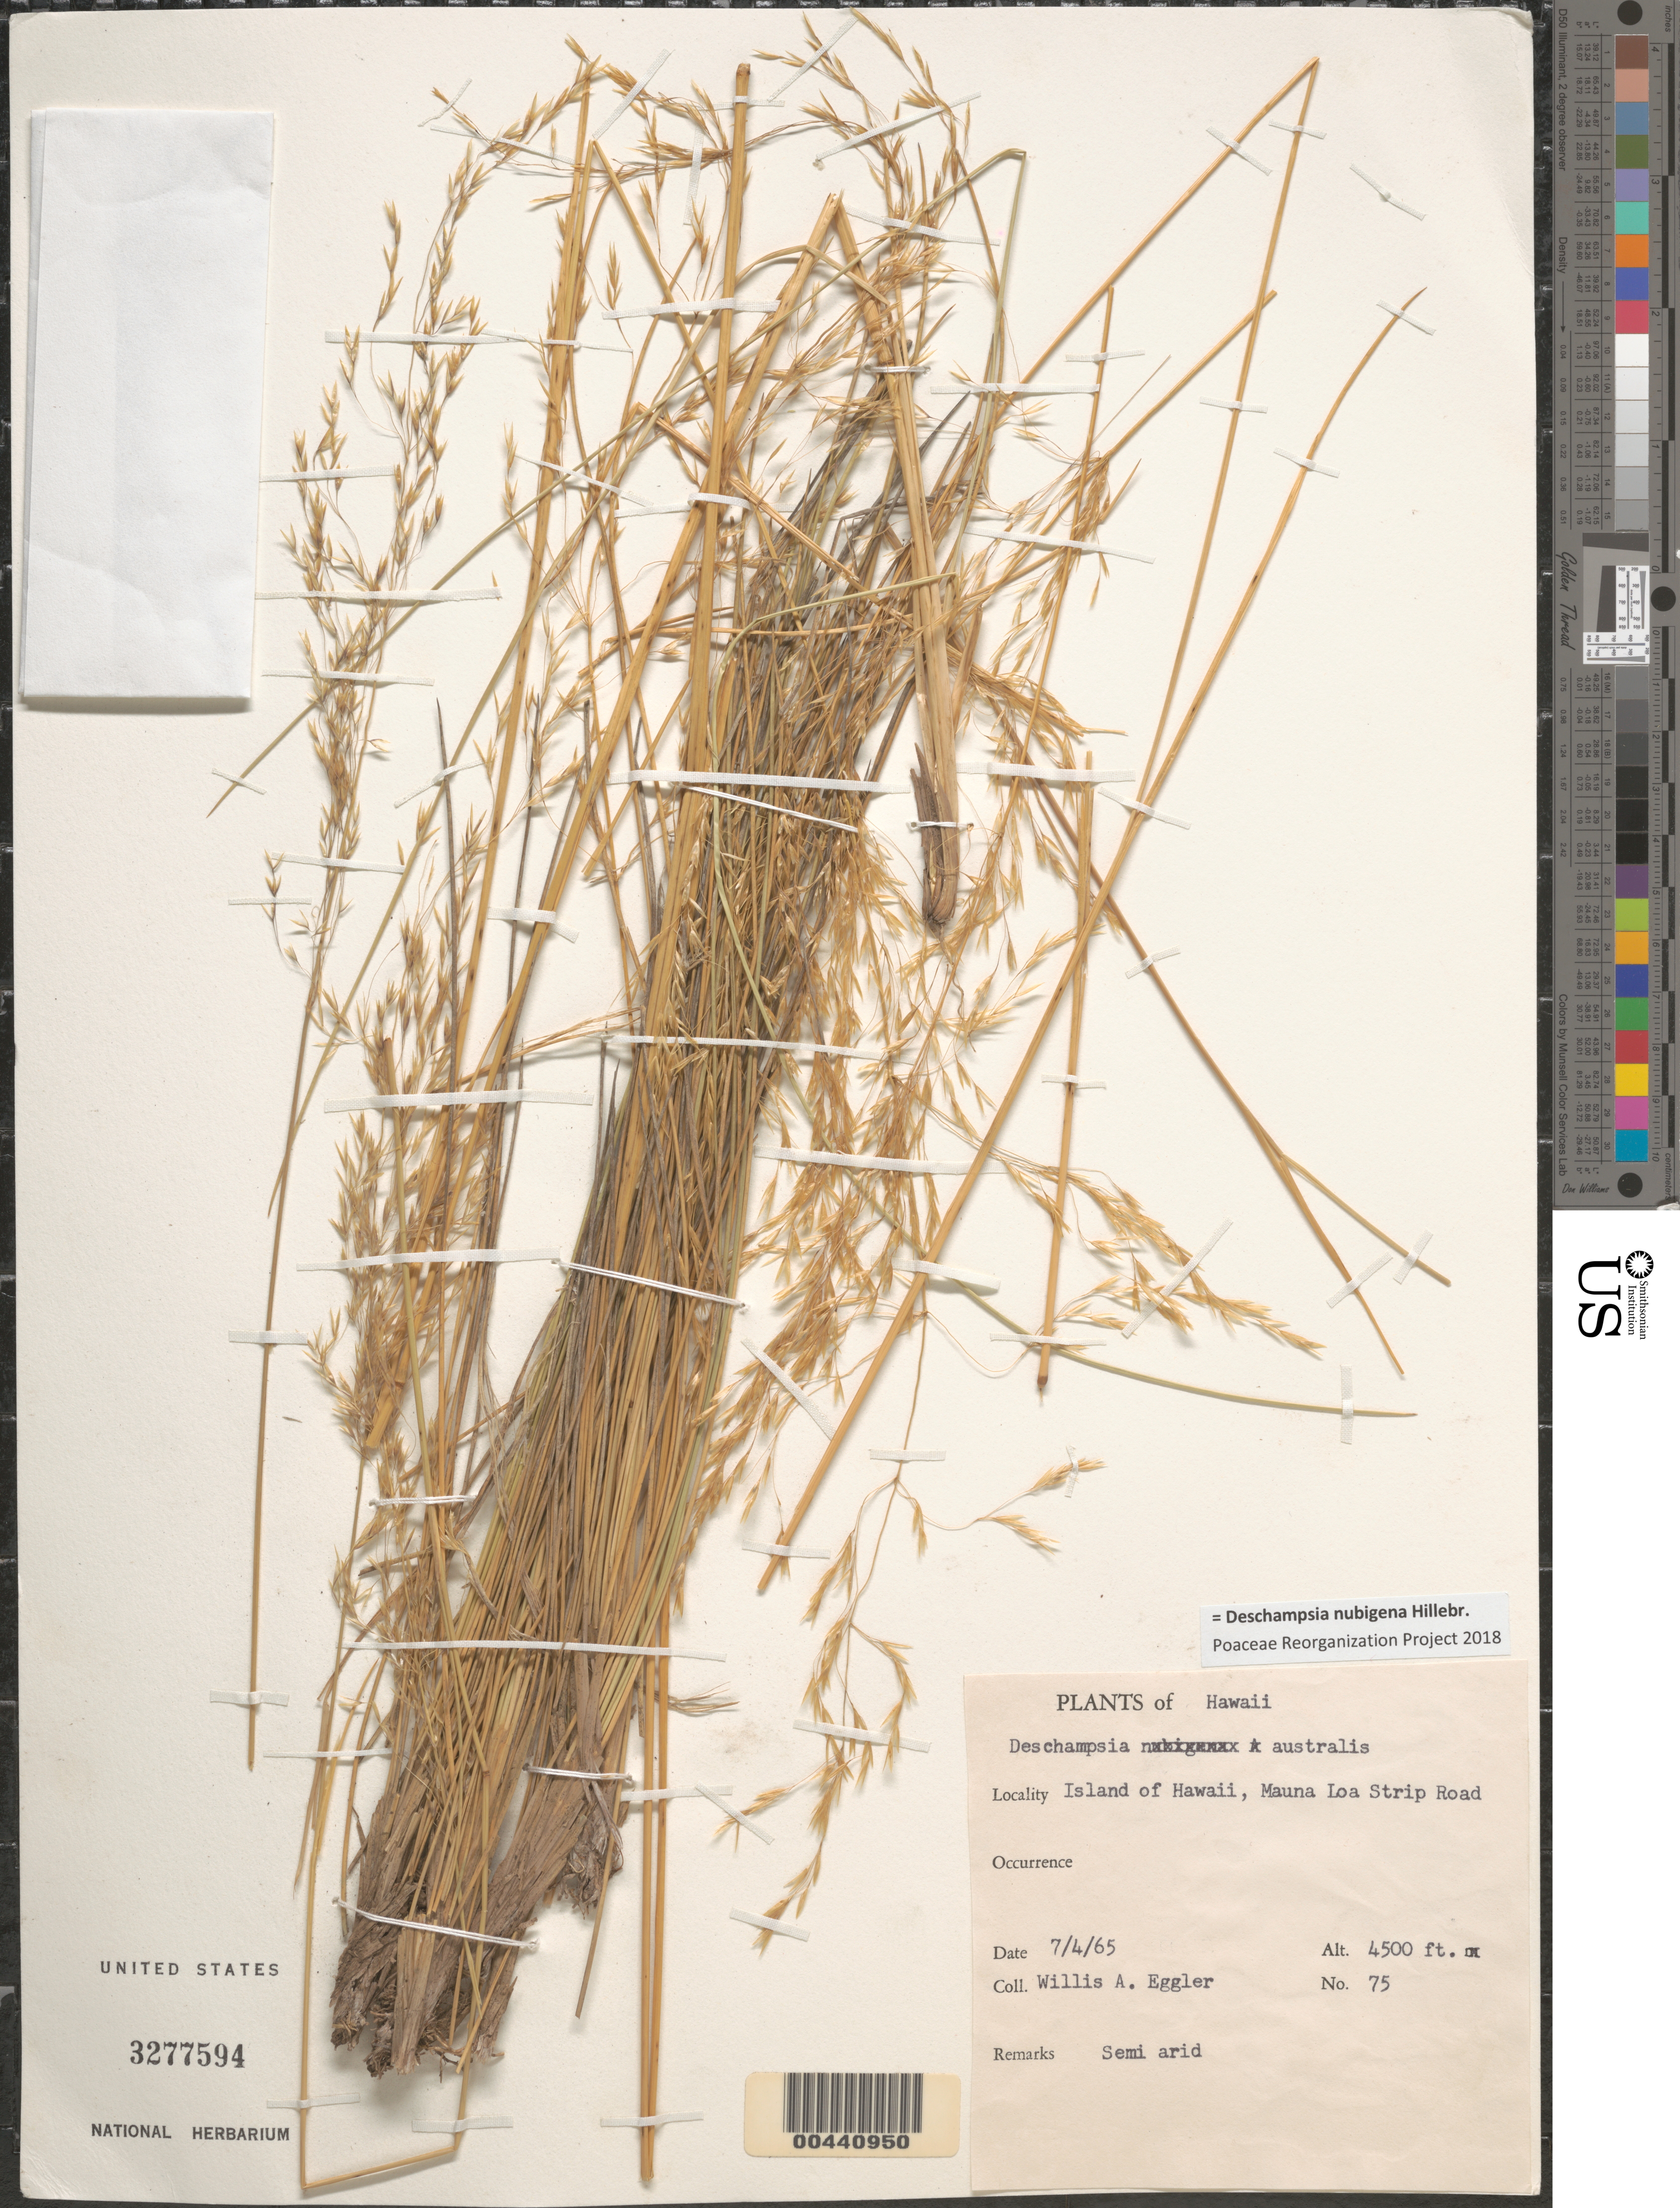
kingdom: Plantae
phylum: Tracheophyta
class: Liliopsida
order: Poales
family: Poaceae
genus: Deschampsia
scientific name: Deschampsia nubigena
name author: Hillebr.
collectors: W. A. Eggler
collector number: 75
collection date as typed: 7 Apr 1965 to 4 Jul 1965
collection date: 1965-04-07/1965-07-04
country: United States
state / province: Hawaii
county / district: Hawaii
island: Hawaii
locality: Mauna Loa Strip Road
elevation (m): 1372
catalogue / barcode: US 3277594